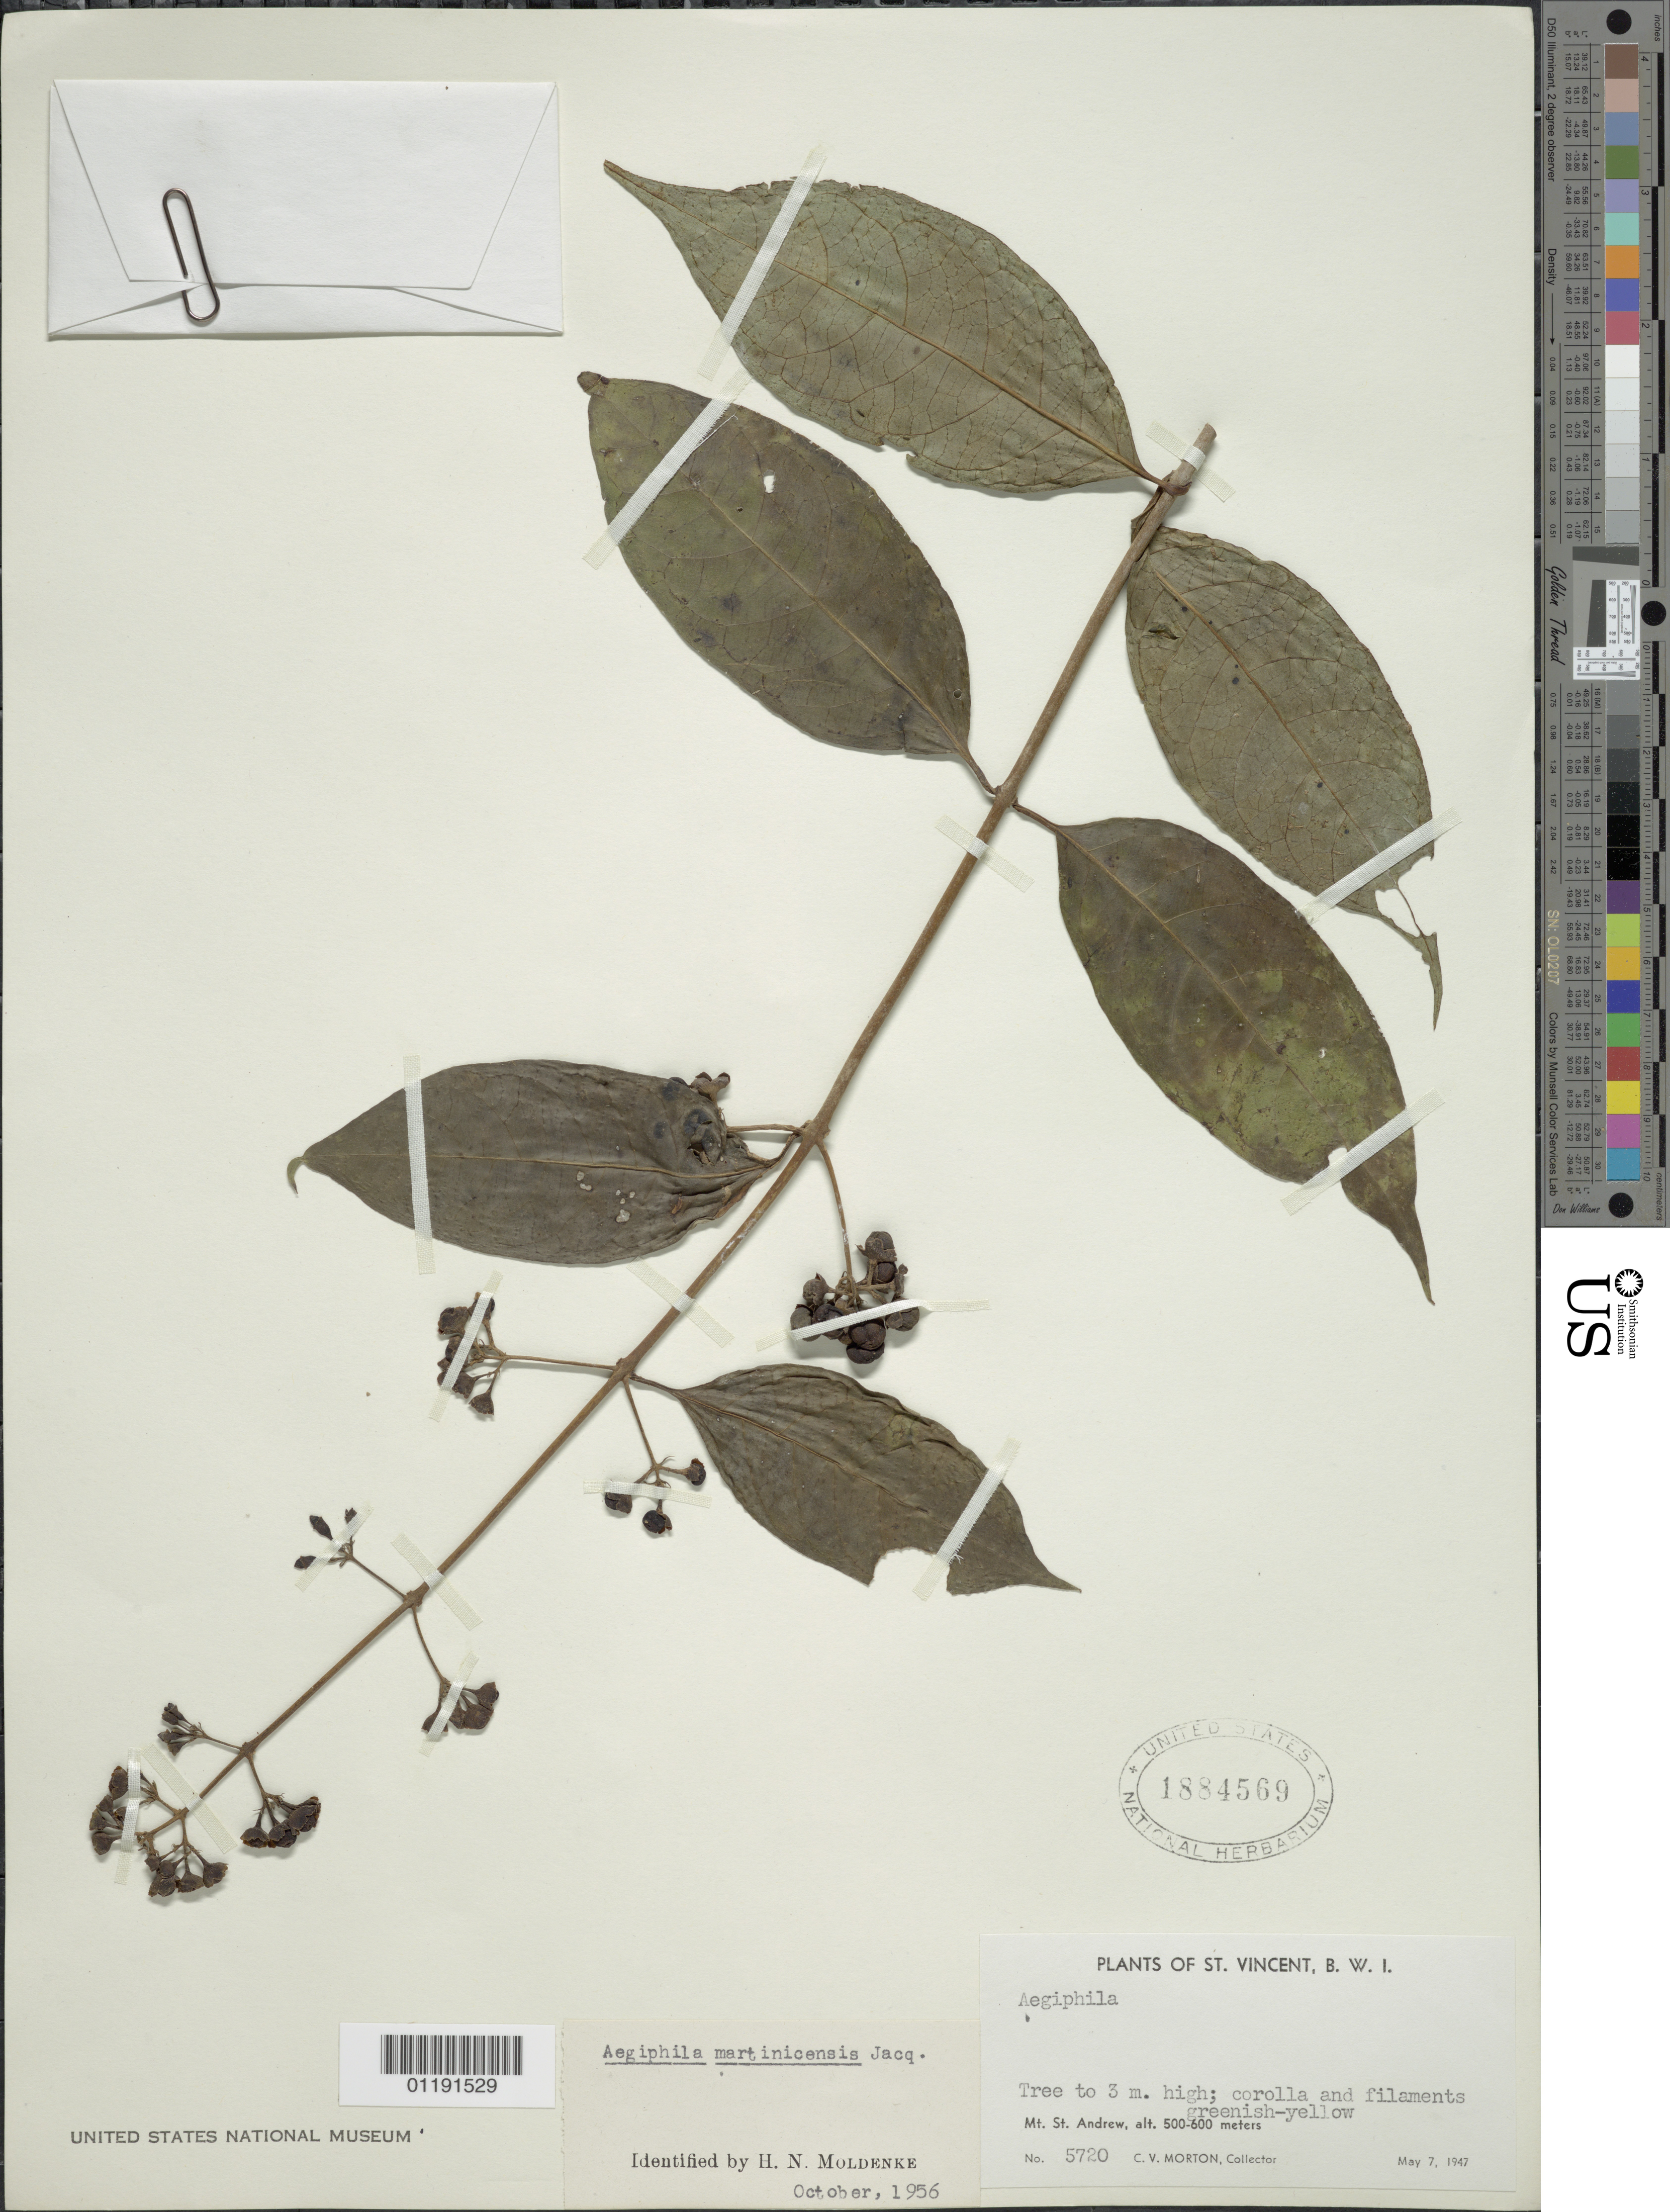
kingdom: Plantae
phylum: Tracheophyta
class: Magnoliopsida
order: Lamiales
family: Lamiaceae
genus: Aegiphila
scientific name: Aegiphila martinicensis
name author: Jacq.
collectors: C. V. Morton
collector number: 5720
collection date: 1947-05-07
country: St. Vincent - Grenadines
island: Saint Vincent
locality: Mt. St. Andrew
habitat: Mountain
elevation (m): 500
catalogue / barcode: US 1884569